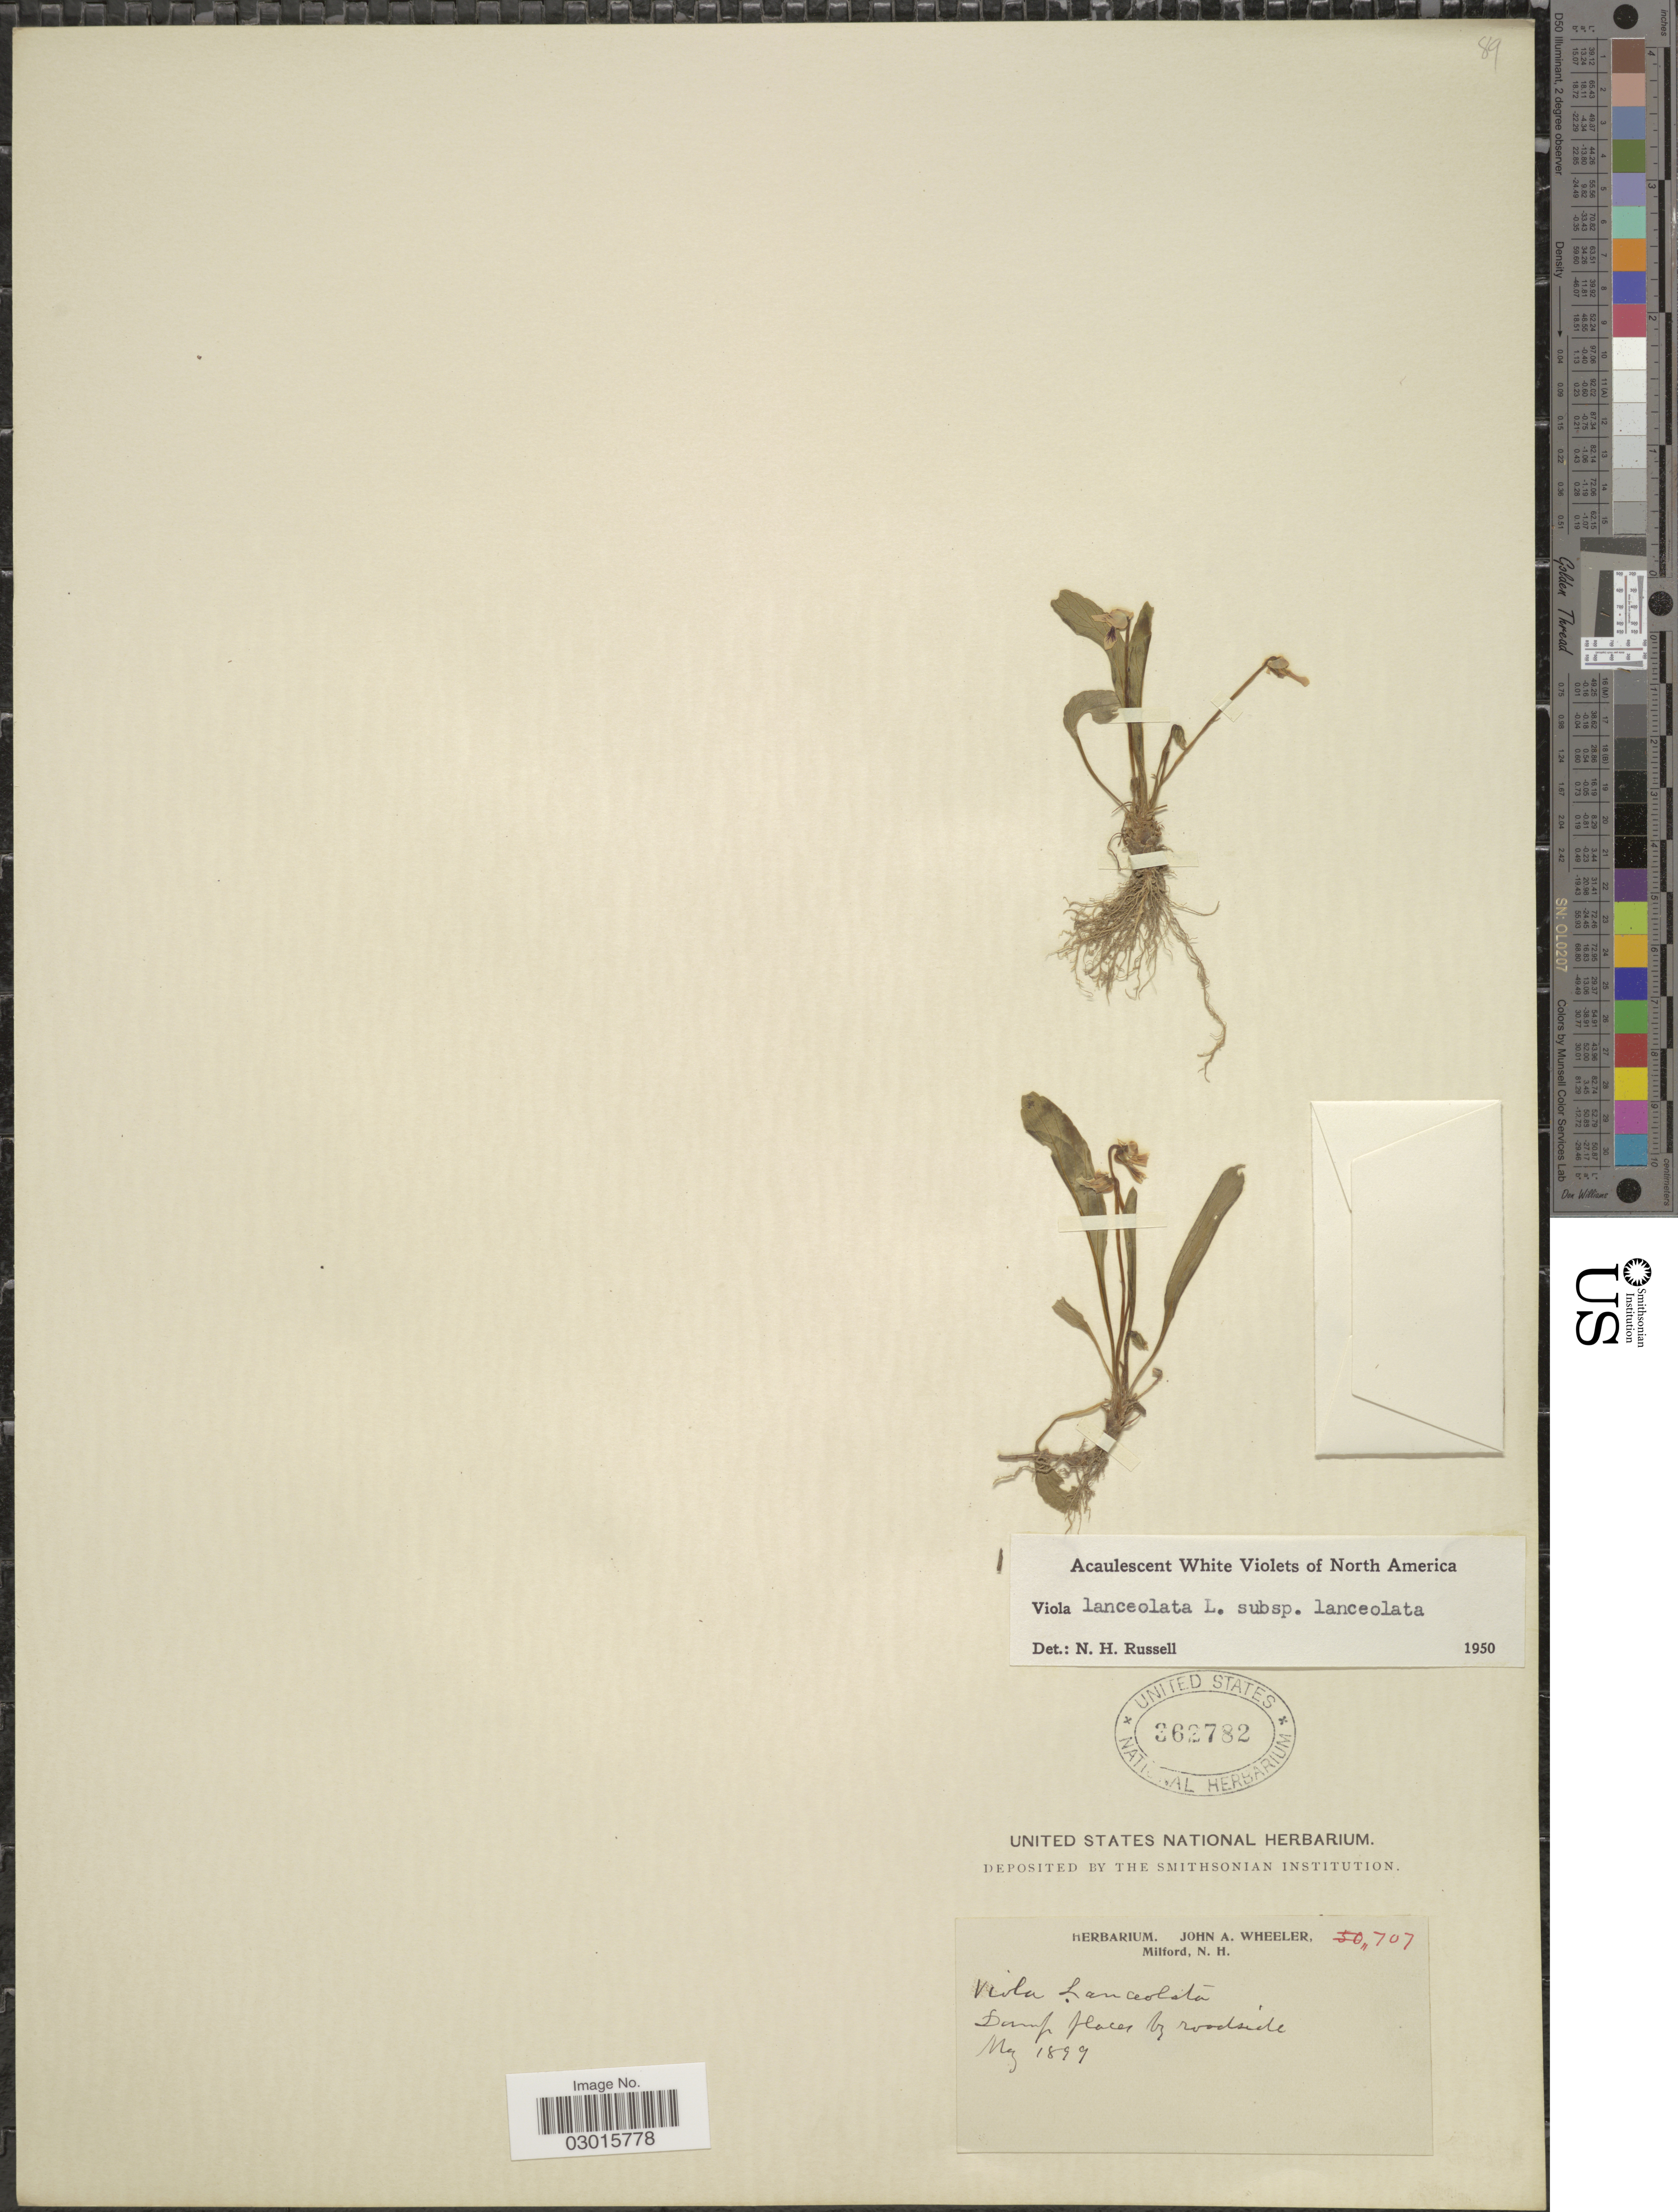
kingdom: Plantae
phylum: Tracheophyta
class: Magnoliopsida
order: Malpighiales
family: Violaceae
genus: Viola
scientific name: Viola lanceolata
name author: L.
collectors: Ex herb. John A. Wheeler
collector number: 707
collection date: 1899-05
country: United States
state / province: New Hampshire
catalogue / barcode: US 362782